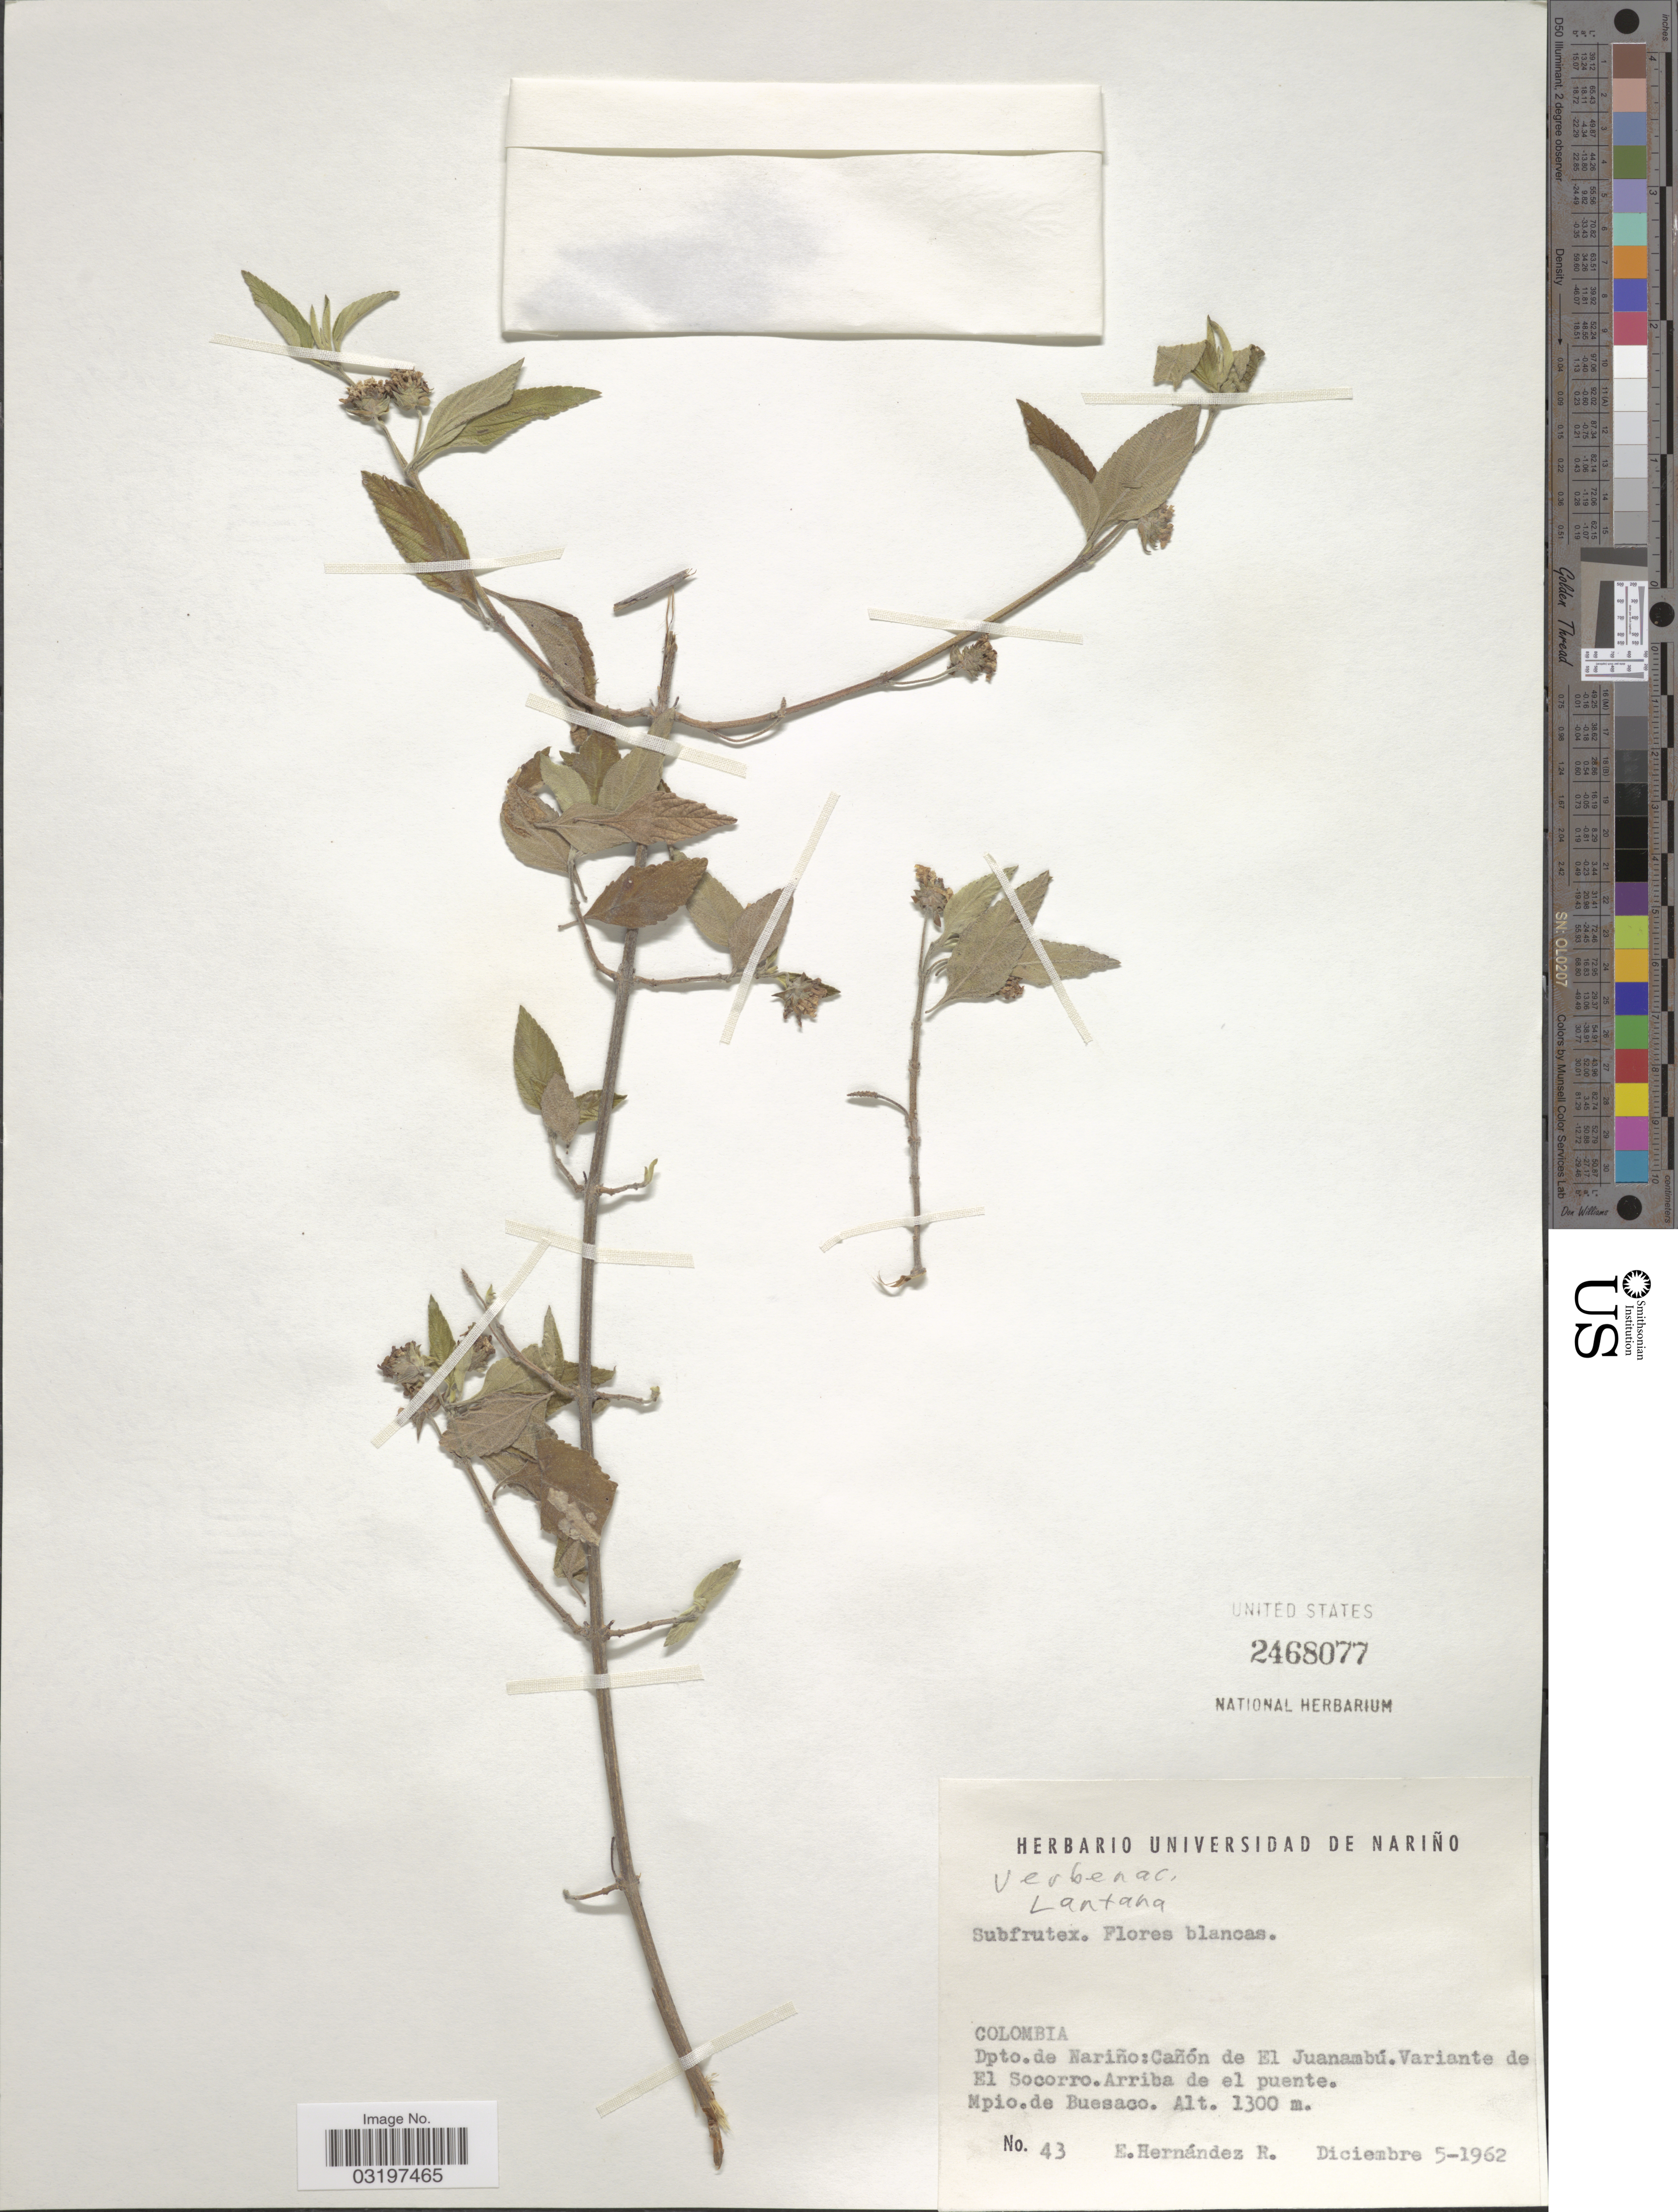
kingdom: Plantae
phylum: Tracheophyta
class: Magnoliopsida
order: Lamiales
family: Verbenaceae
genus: Lantana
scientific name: Lantana sp.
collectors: E. Hernández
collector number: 43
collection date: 1962-12-05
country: Colombia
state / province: Nariño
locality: Dpto. de Nariño: Cañón de El Juanambú. Variante de El Socorro. Arriba de el puente. Mpio. de Buesaco.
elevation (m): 1300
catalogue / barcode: US 2468077